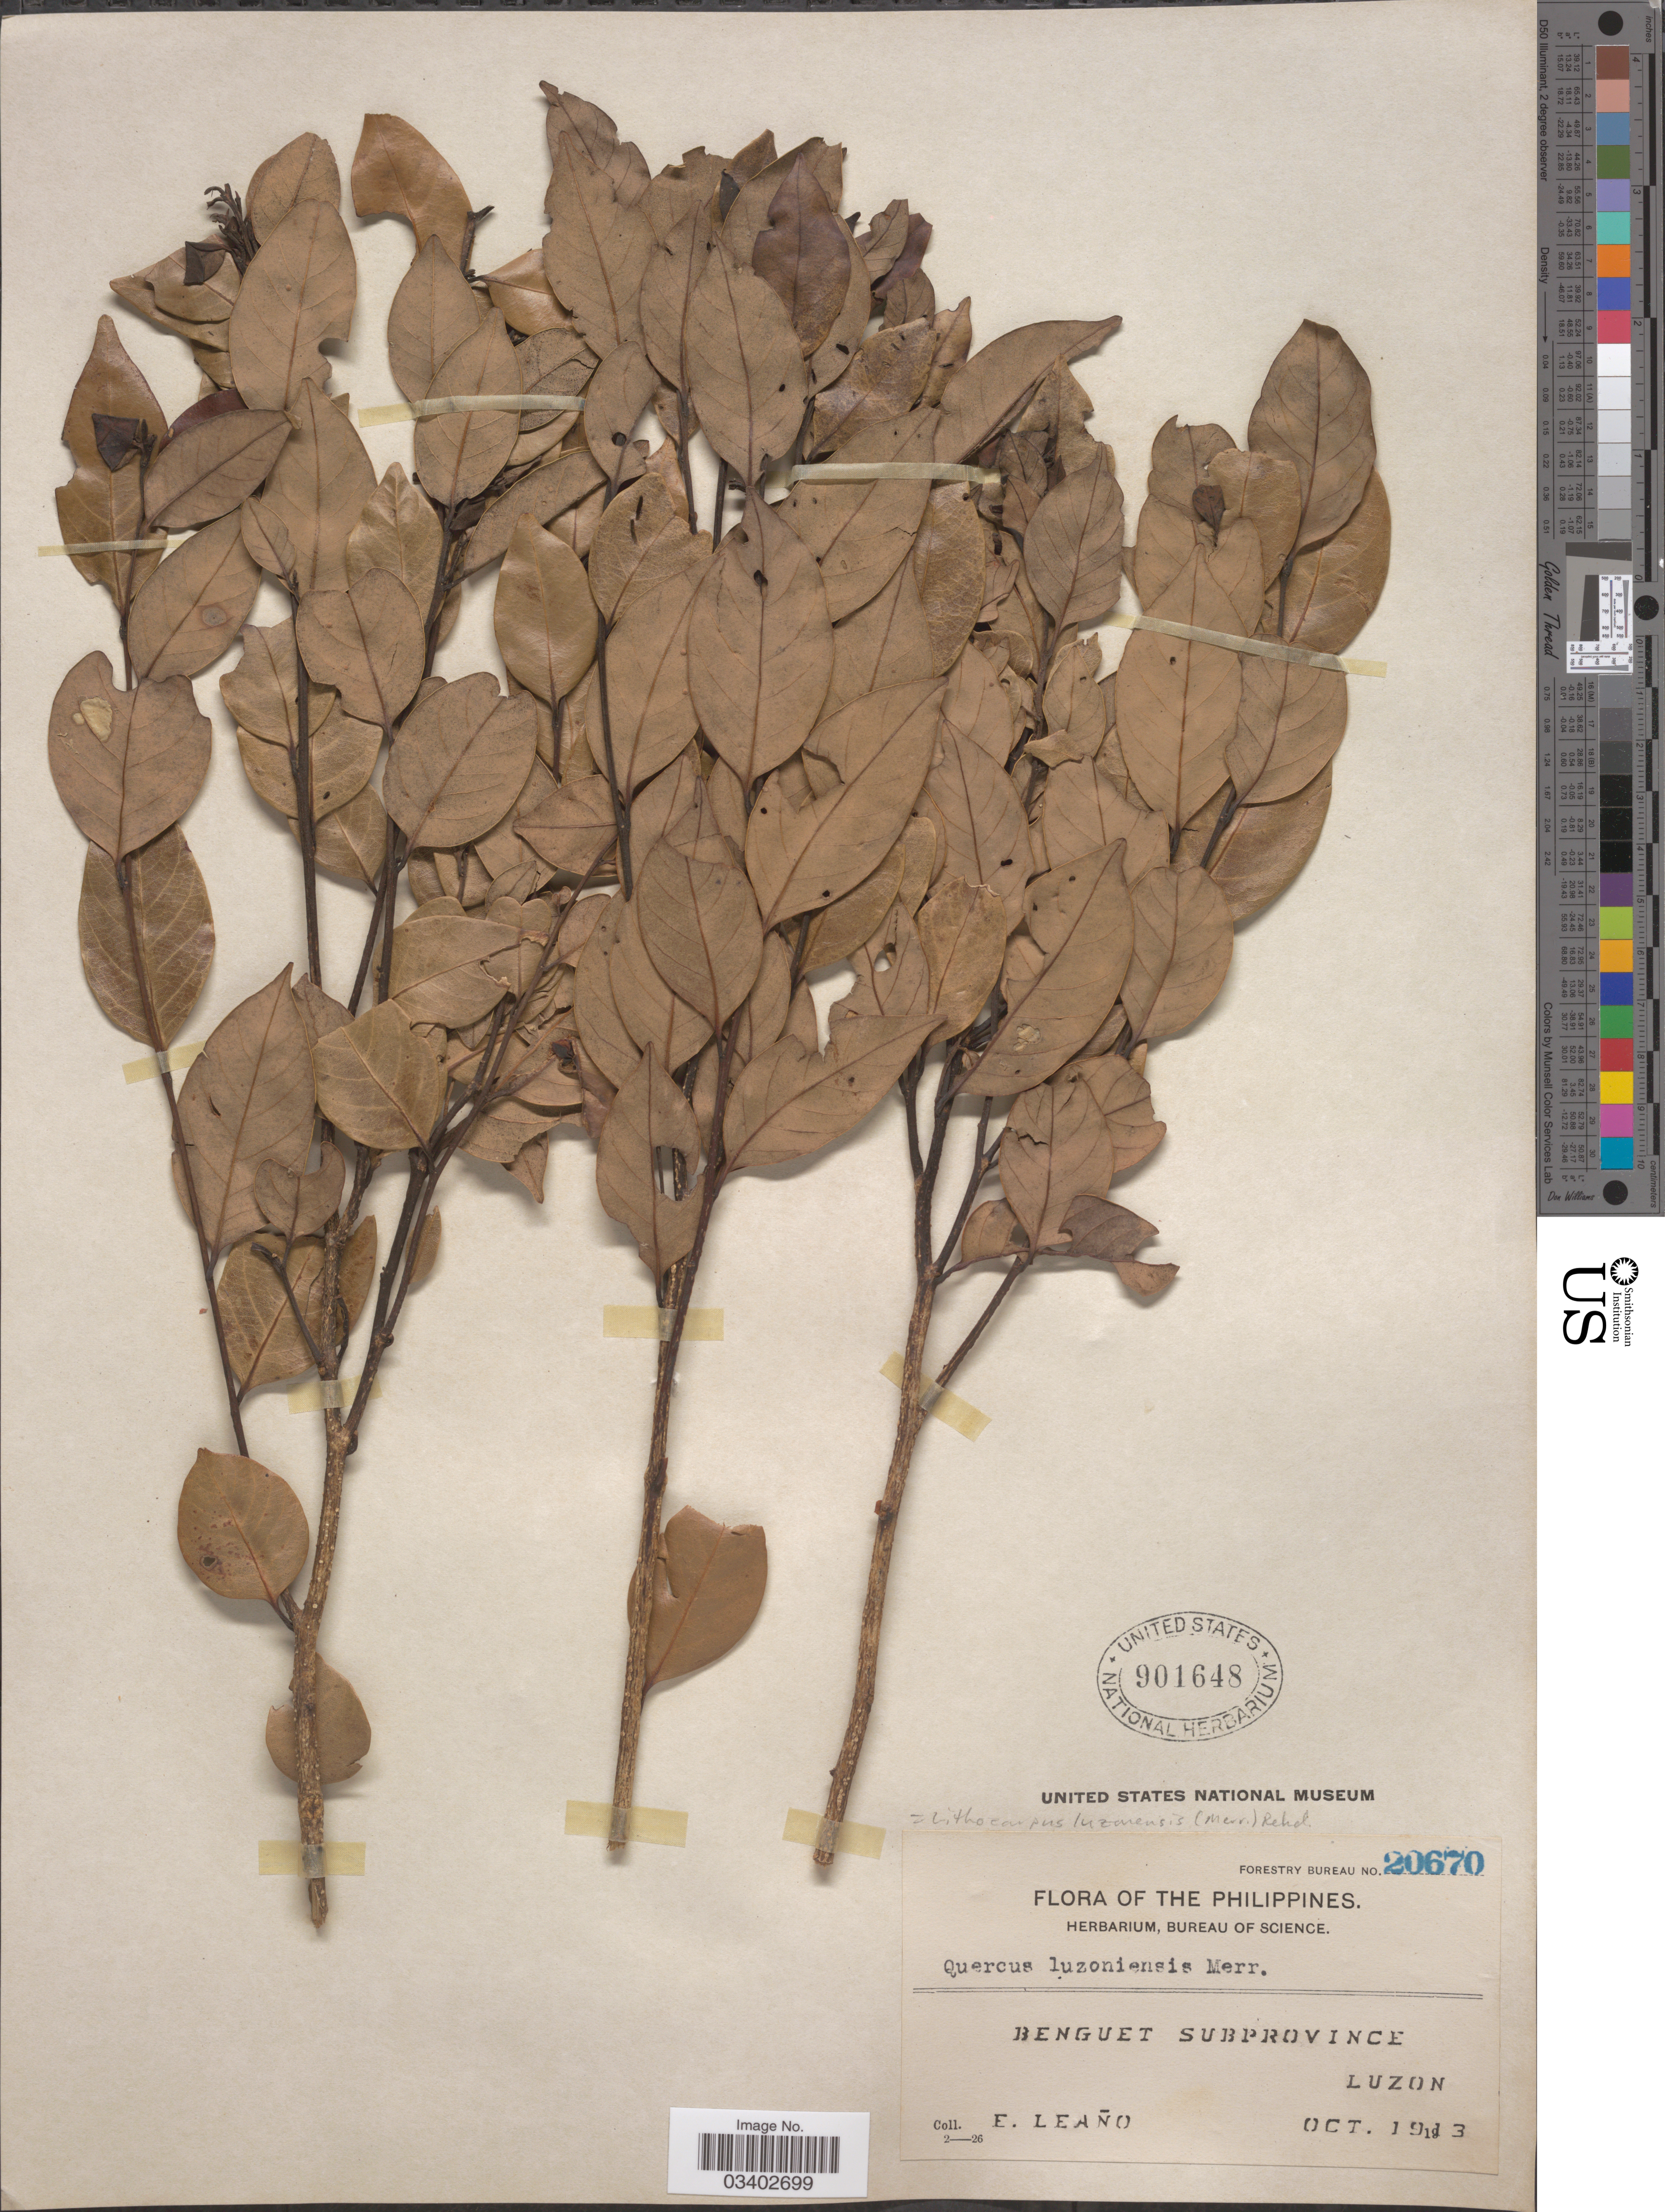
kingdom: Plantae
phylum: Tracheophyta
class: Magnoliopsida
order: Fagales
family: Fagaceae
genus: Lithocarpus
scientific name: Lithocarpus luzoniensis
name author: (Walter) Rehder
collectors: E. Leano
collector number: Forestry Bureau 20670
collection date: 1913-10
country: Philippines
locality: Benguet Subprovince, Luzon.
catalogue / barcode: US 901648